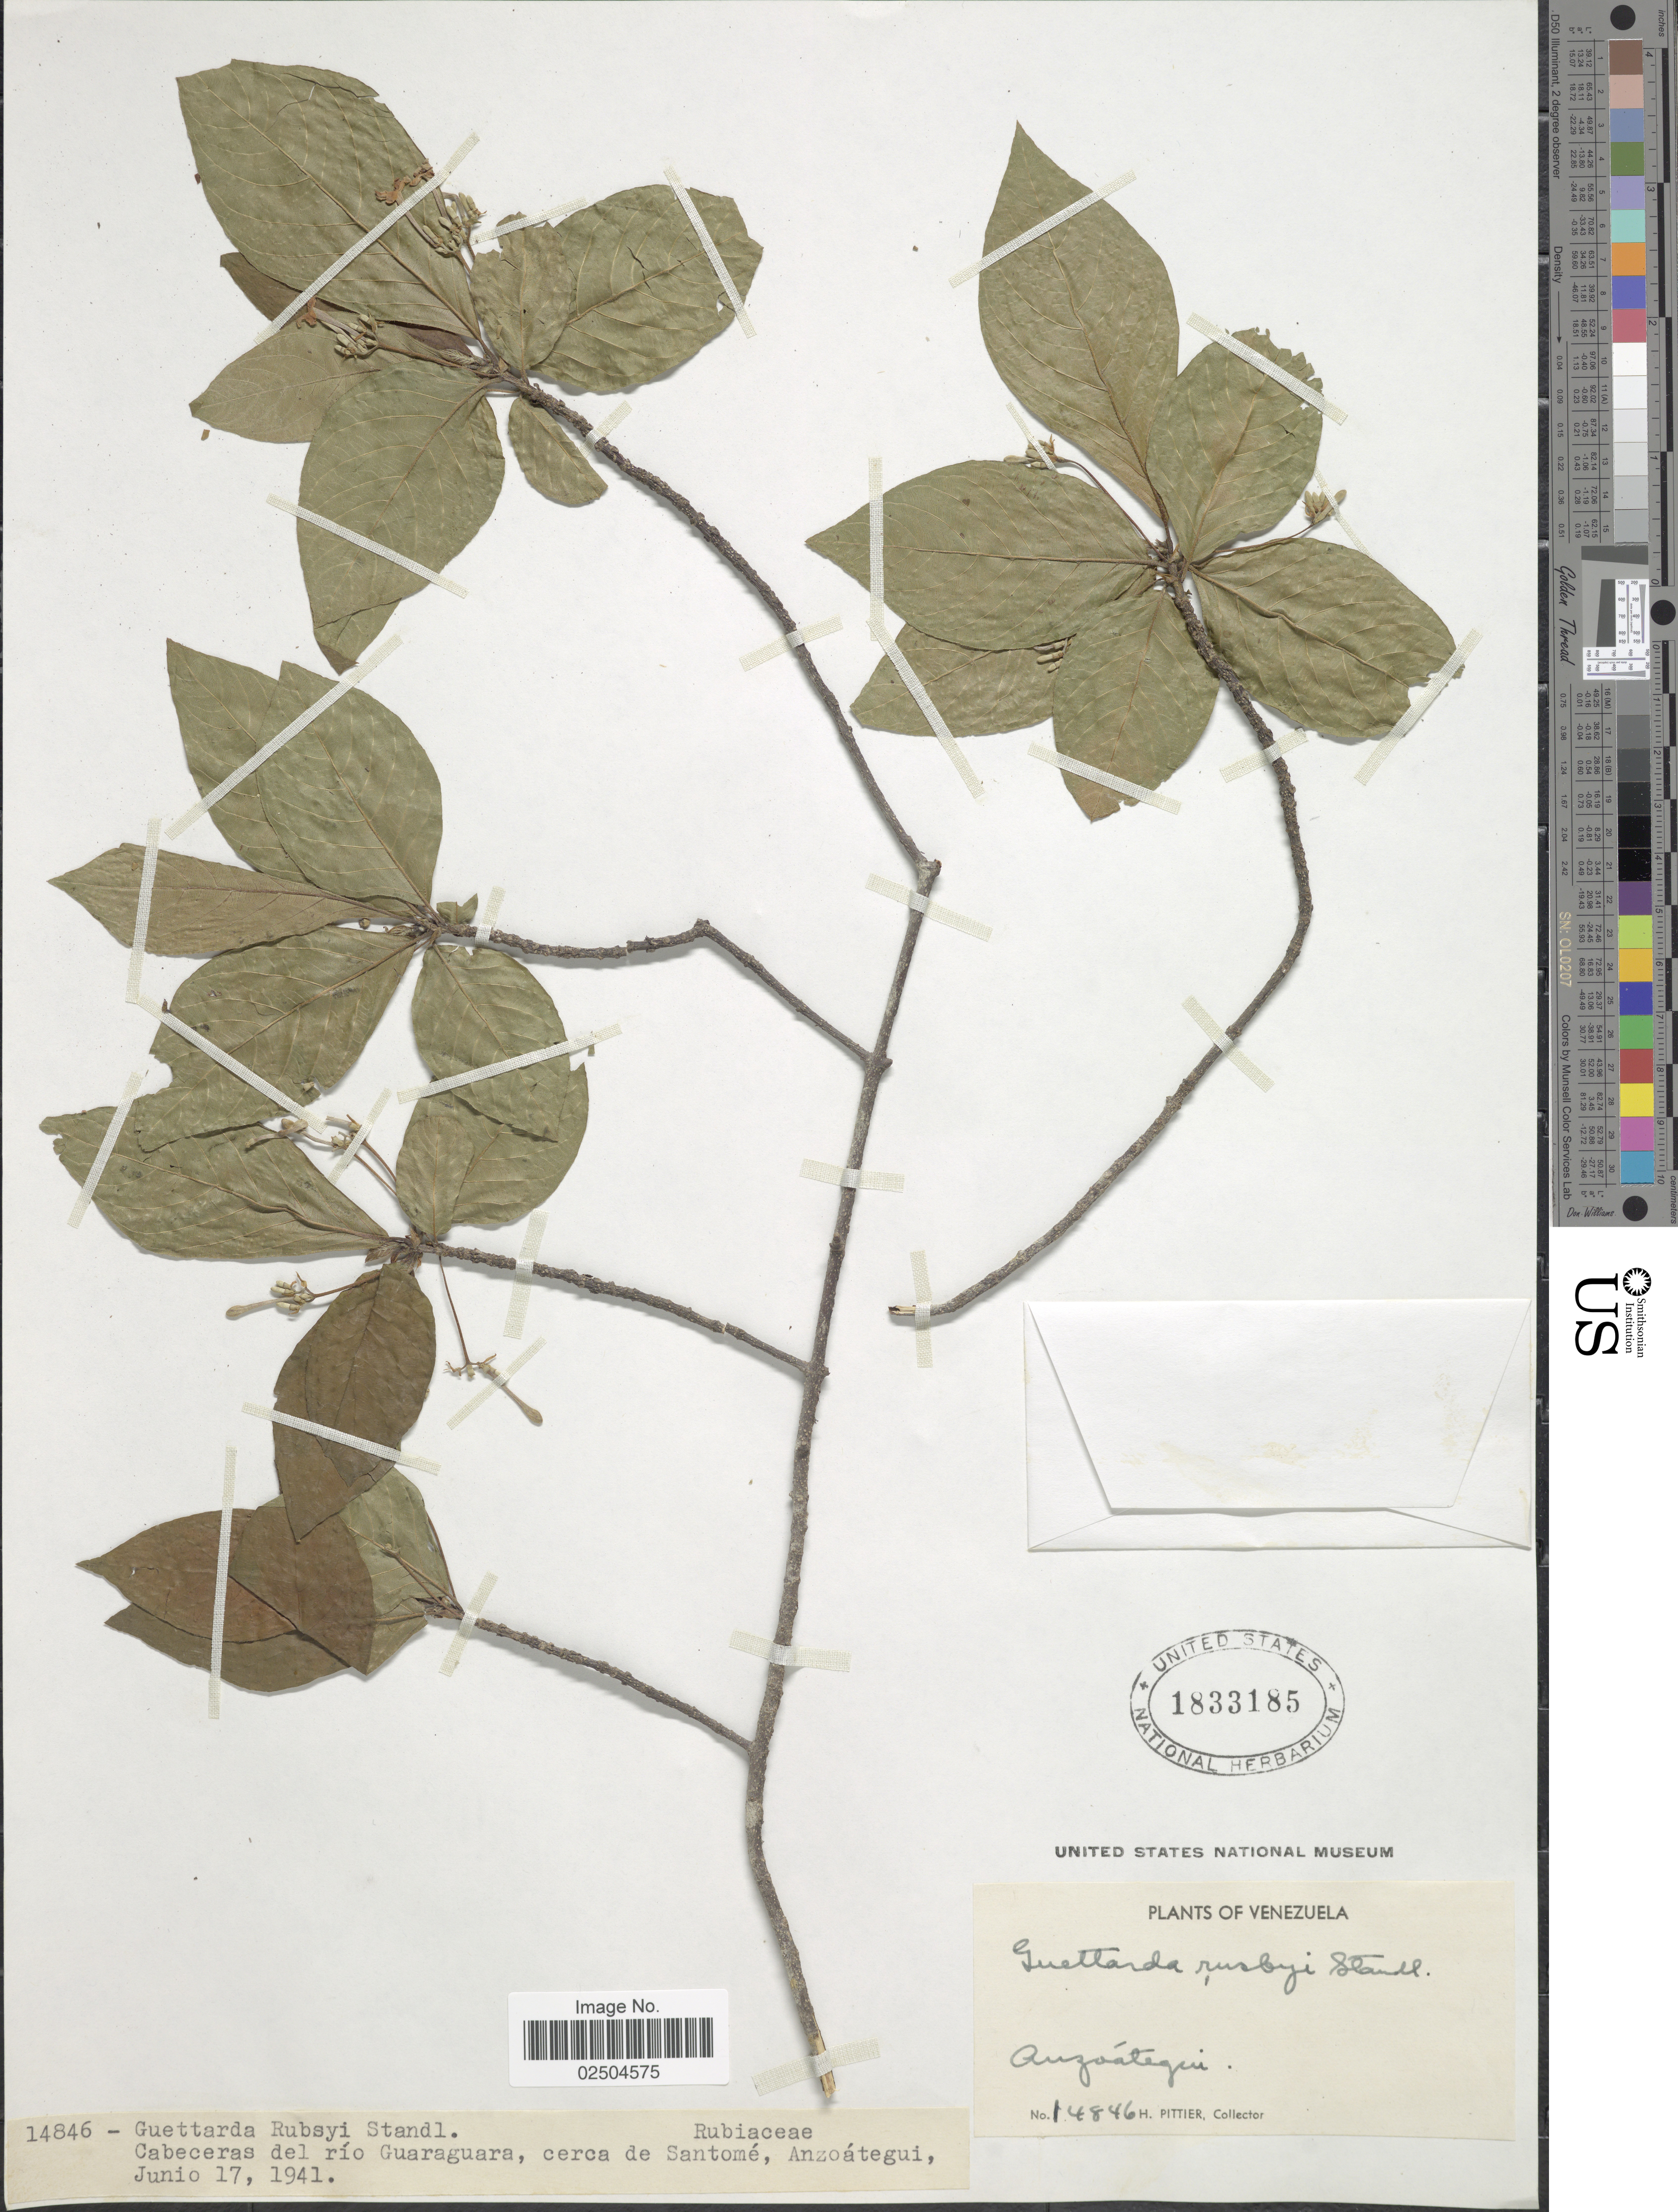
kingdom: Plantae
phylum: Tracheophyta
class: Magnoliopsida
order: Gentianales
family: Rubiaceae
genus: Guettarda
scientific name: Guettarda rusbyi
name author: Standl.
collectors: H. F. Pittier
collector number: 14846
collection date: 1941-06-17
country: Venezuela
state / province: Anzoategui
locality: Anzoategui, Cabeceras del rio Guaraguara, cerca de Santome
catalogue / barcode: US 1833185